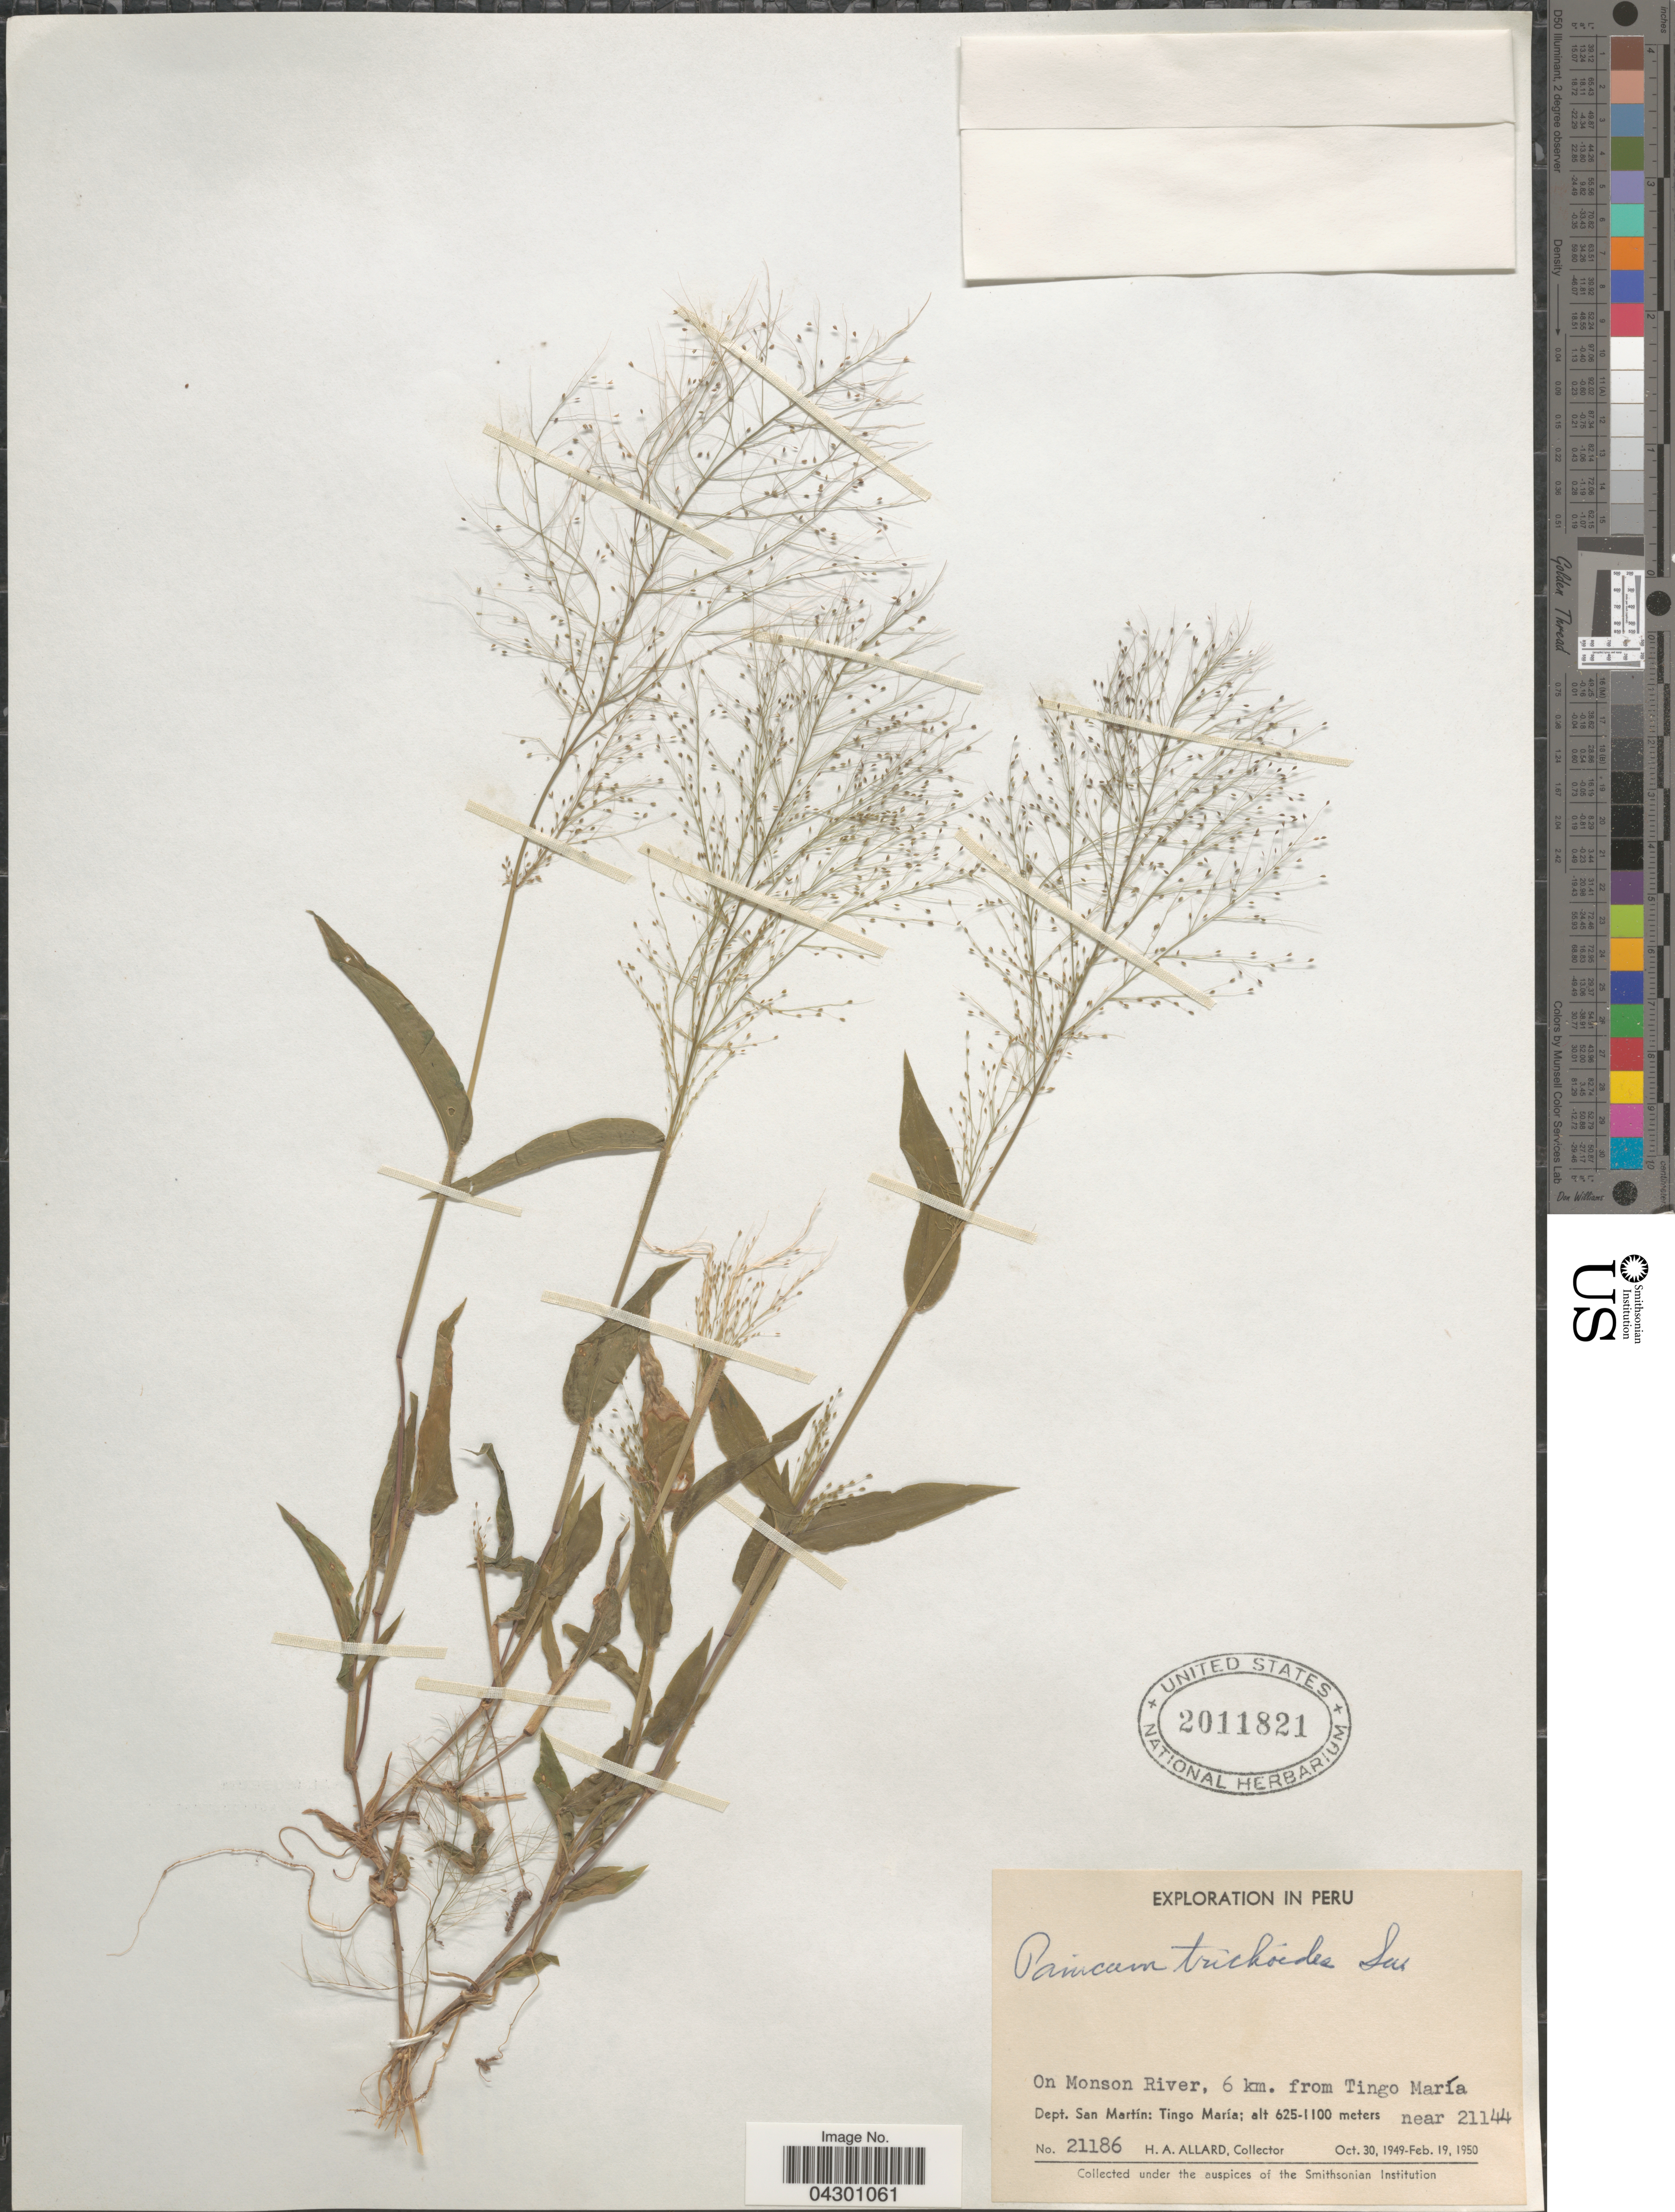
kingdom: Plantae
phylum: Tracheophyta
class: Liliopsida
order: Poales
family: Poaceae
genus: Panicum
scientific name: Panicum trichoides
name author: Sw.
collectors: H. A. Allard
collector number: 21186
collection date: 1949-10-30/1950-02-19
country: Peru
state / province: San Martín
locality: Exploration in Peru. On Monson River, 6 km. from Tingo María. Dept. San Martín: Tingo María; near 21144.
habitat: on river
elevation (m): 625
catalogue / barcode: US 2011821